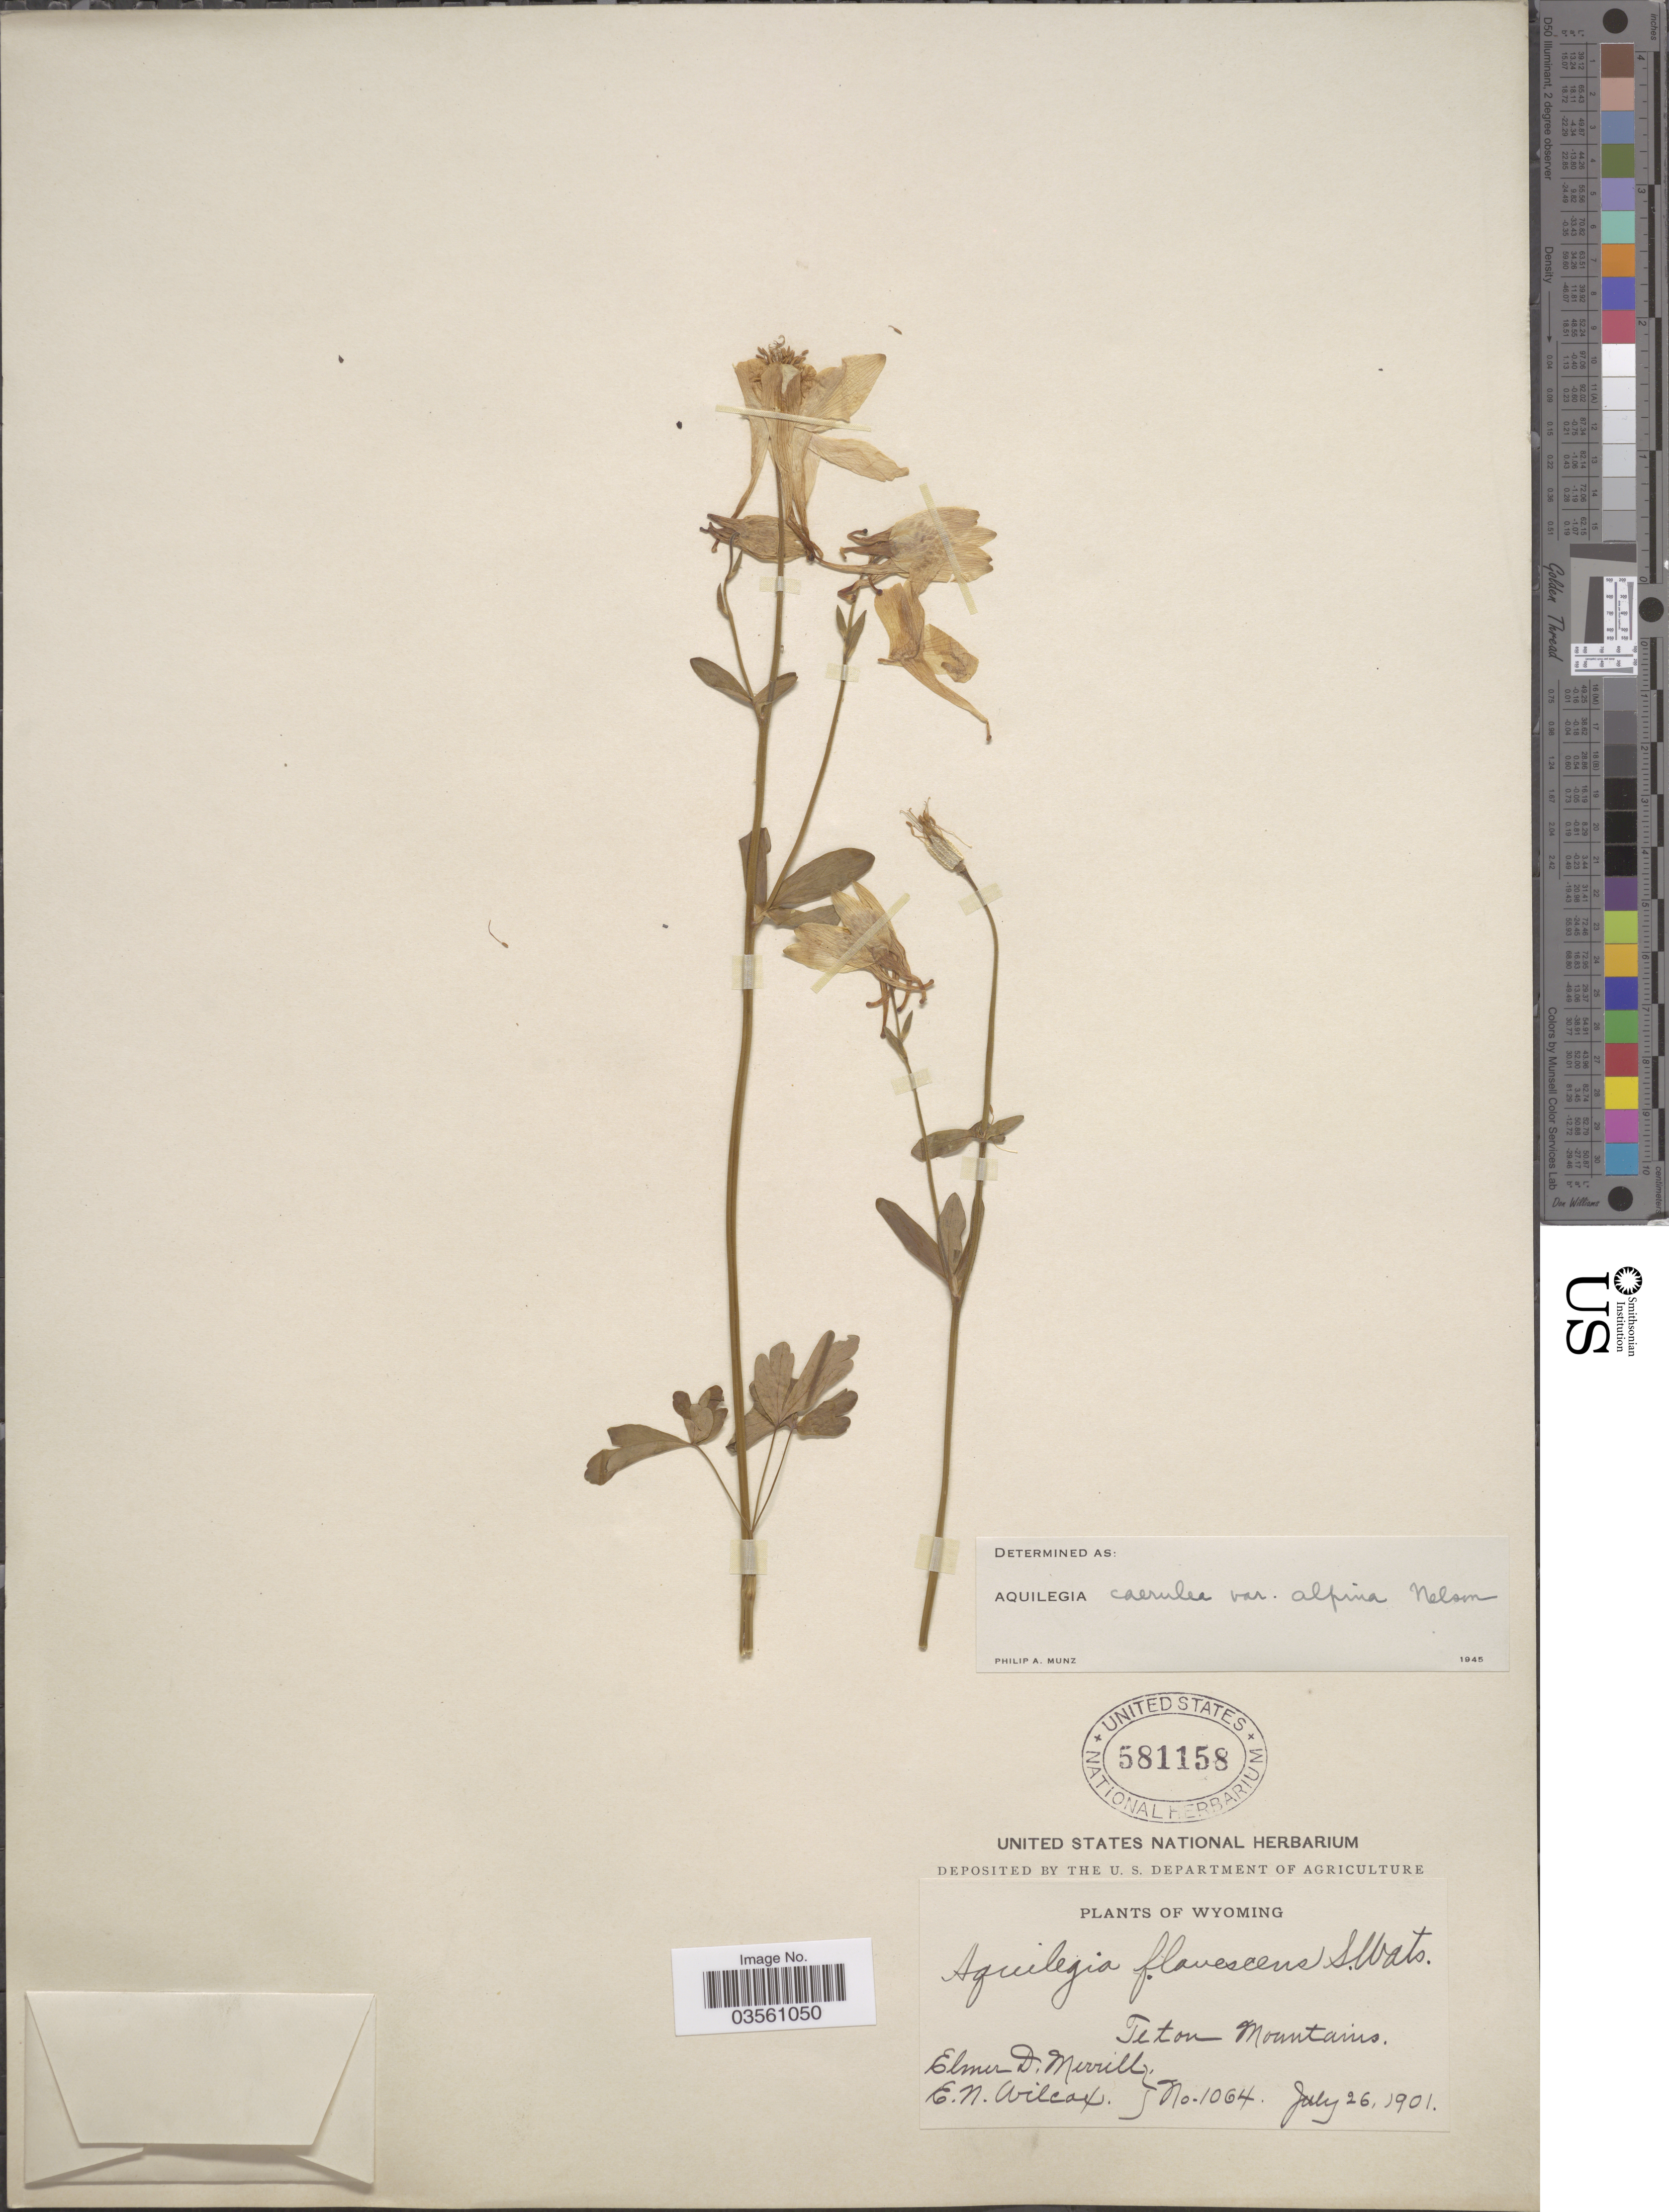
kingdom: Plantae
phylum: Tracheophyta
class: Magnoliopsida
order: Ranunculales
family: Ranunculaceae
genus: Aquilegia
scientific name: Aquilegia coerulea var. alpina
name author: A. Nelson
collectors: E. D. Merrill & E. Wilcox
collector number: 1064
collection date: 1901-07-26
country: United States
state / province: Wyoming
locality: Teton Mountains.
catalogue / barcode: US 581158